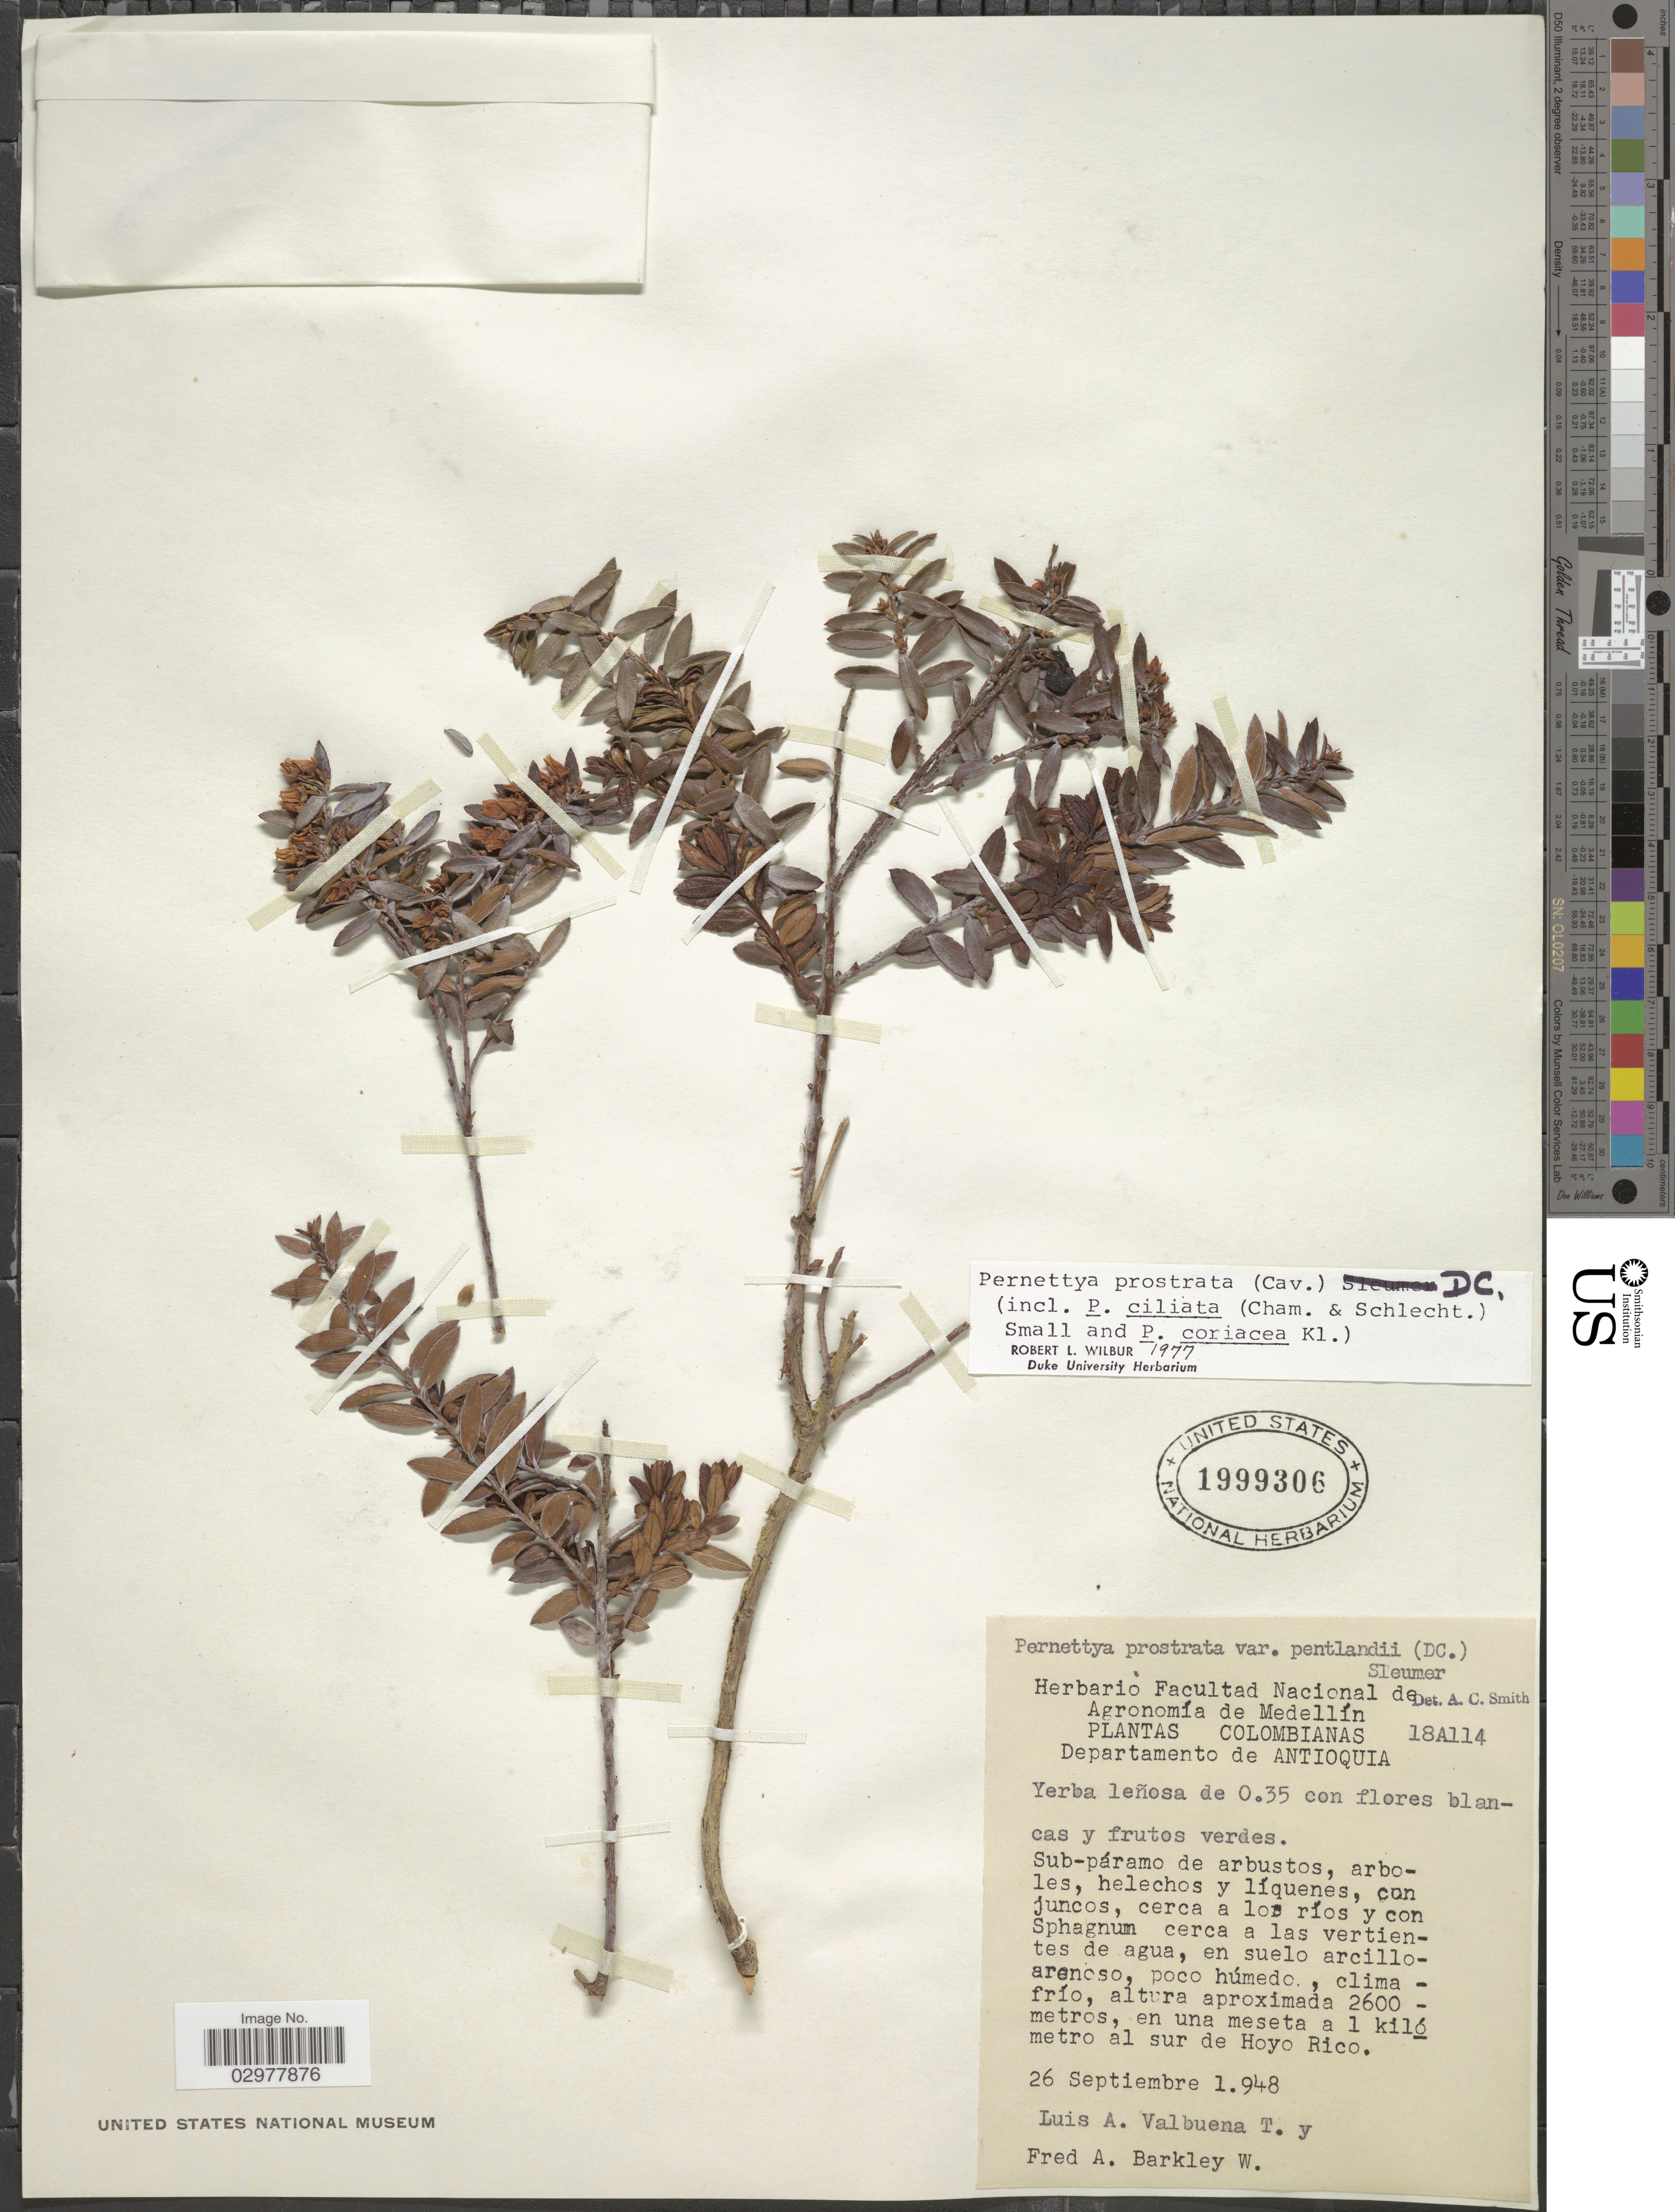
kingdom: Plantae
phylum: Tracheophyta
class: Magnoliopsida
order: Ericales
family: Ericaceae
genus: Pernettya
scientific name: Pernettya prostrata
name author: (Cav.) DC.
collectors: L. Valbuena T. & F. Barkley W.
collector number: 18A114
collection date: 1948-09-26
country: Colombia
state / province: Antioquia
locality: Departamento de Antioquia. En una meseta a 1 kilómetro al sur de Hoyo Rico.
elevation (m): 2600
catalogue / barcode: US 1999306